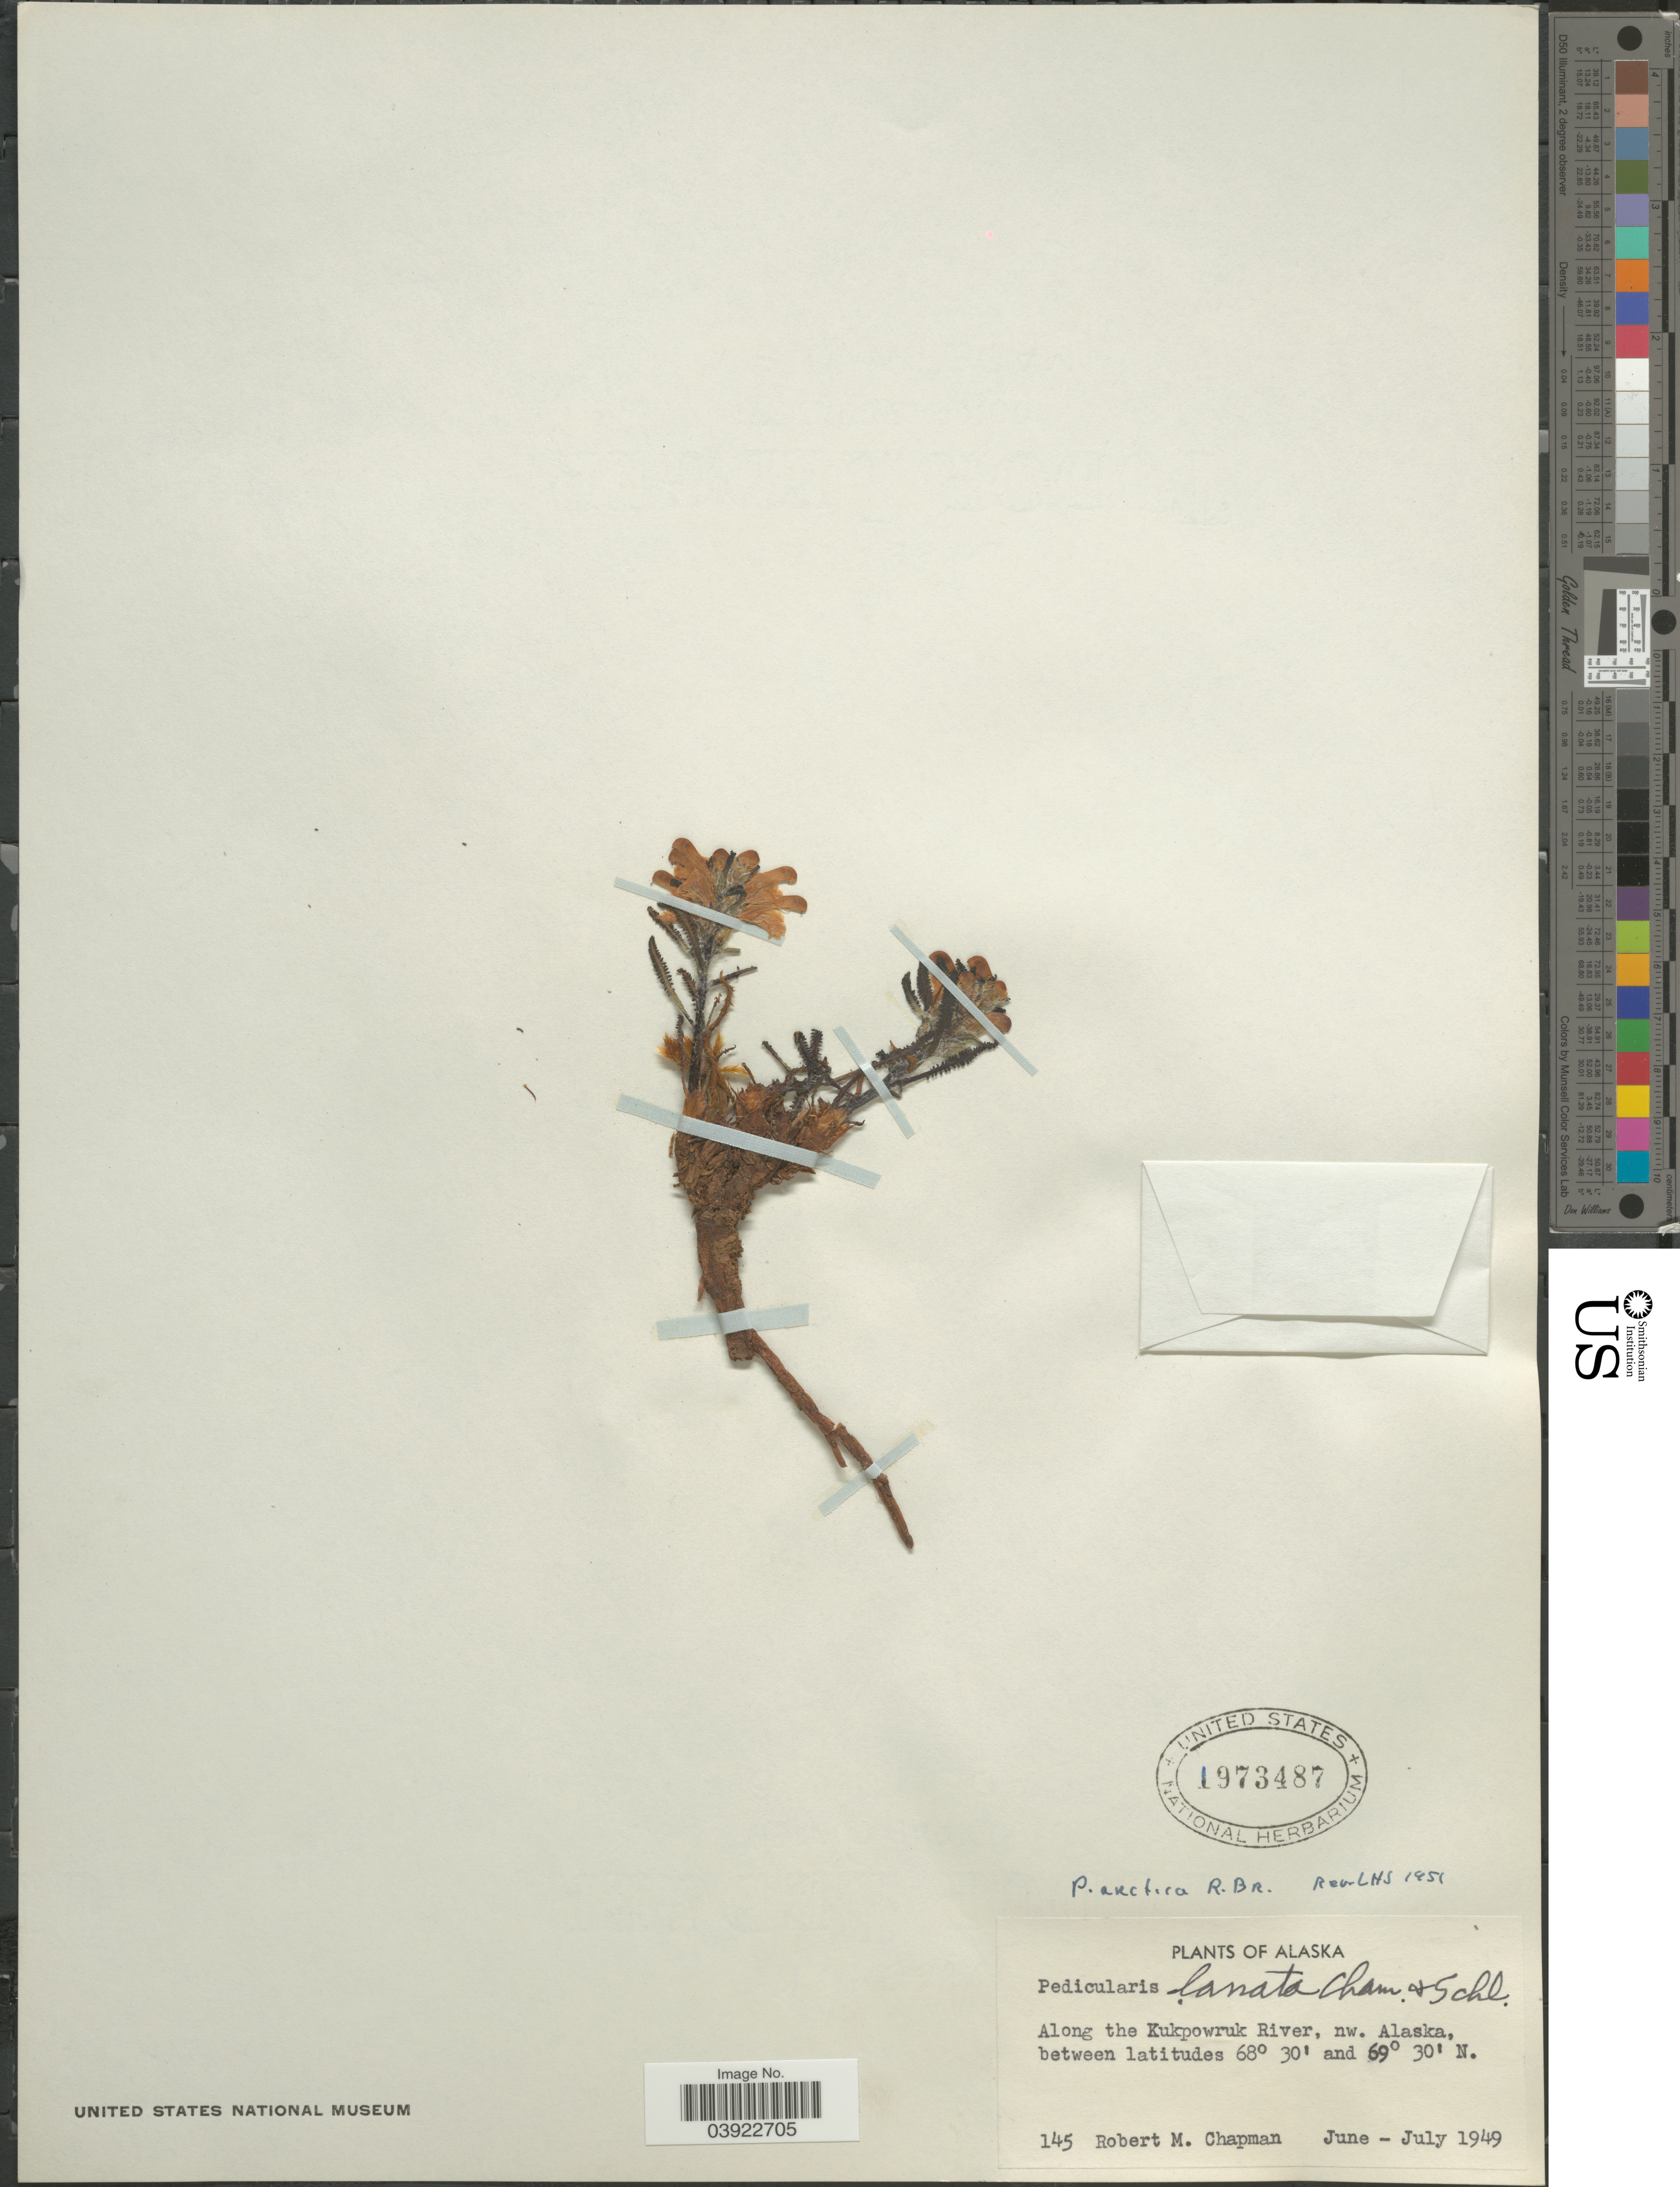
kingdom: Plantae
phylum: Tracheophyta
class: Magnoliopsida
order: Lamiales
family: Orobanchaceae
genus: Pedicularis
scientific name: Pedicularis langsdorffii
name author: Fisch. ex Steven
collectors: R. M. Chapman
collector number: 145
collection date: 1949-06/1949-07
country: United States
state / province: Alaska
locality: Along the Kukpowruk River, nw. Alaska.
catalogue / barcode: US 1973487